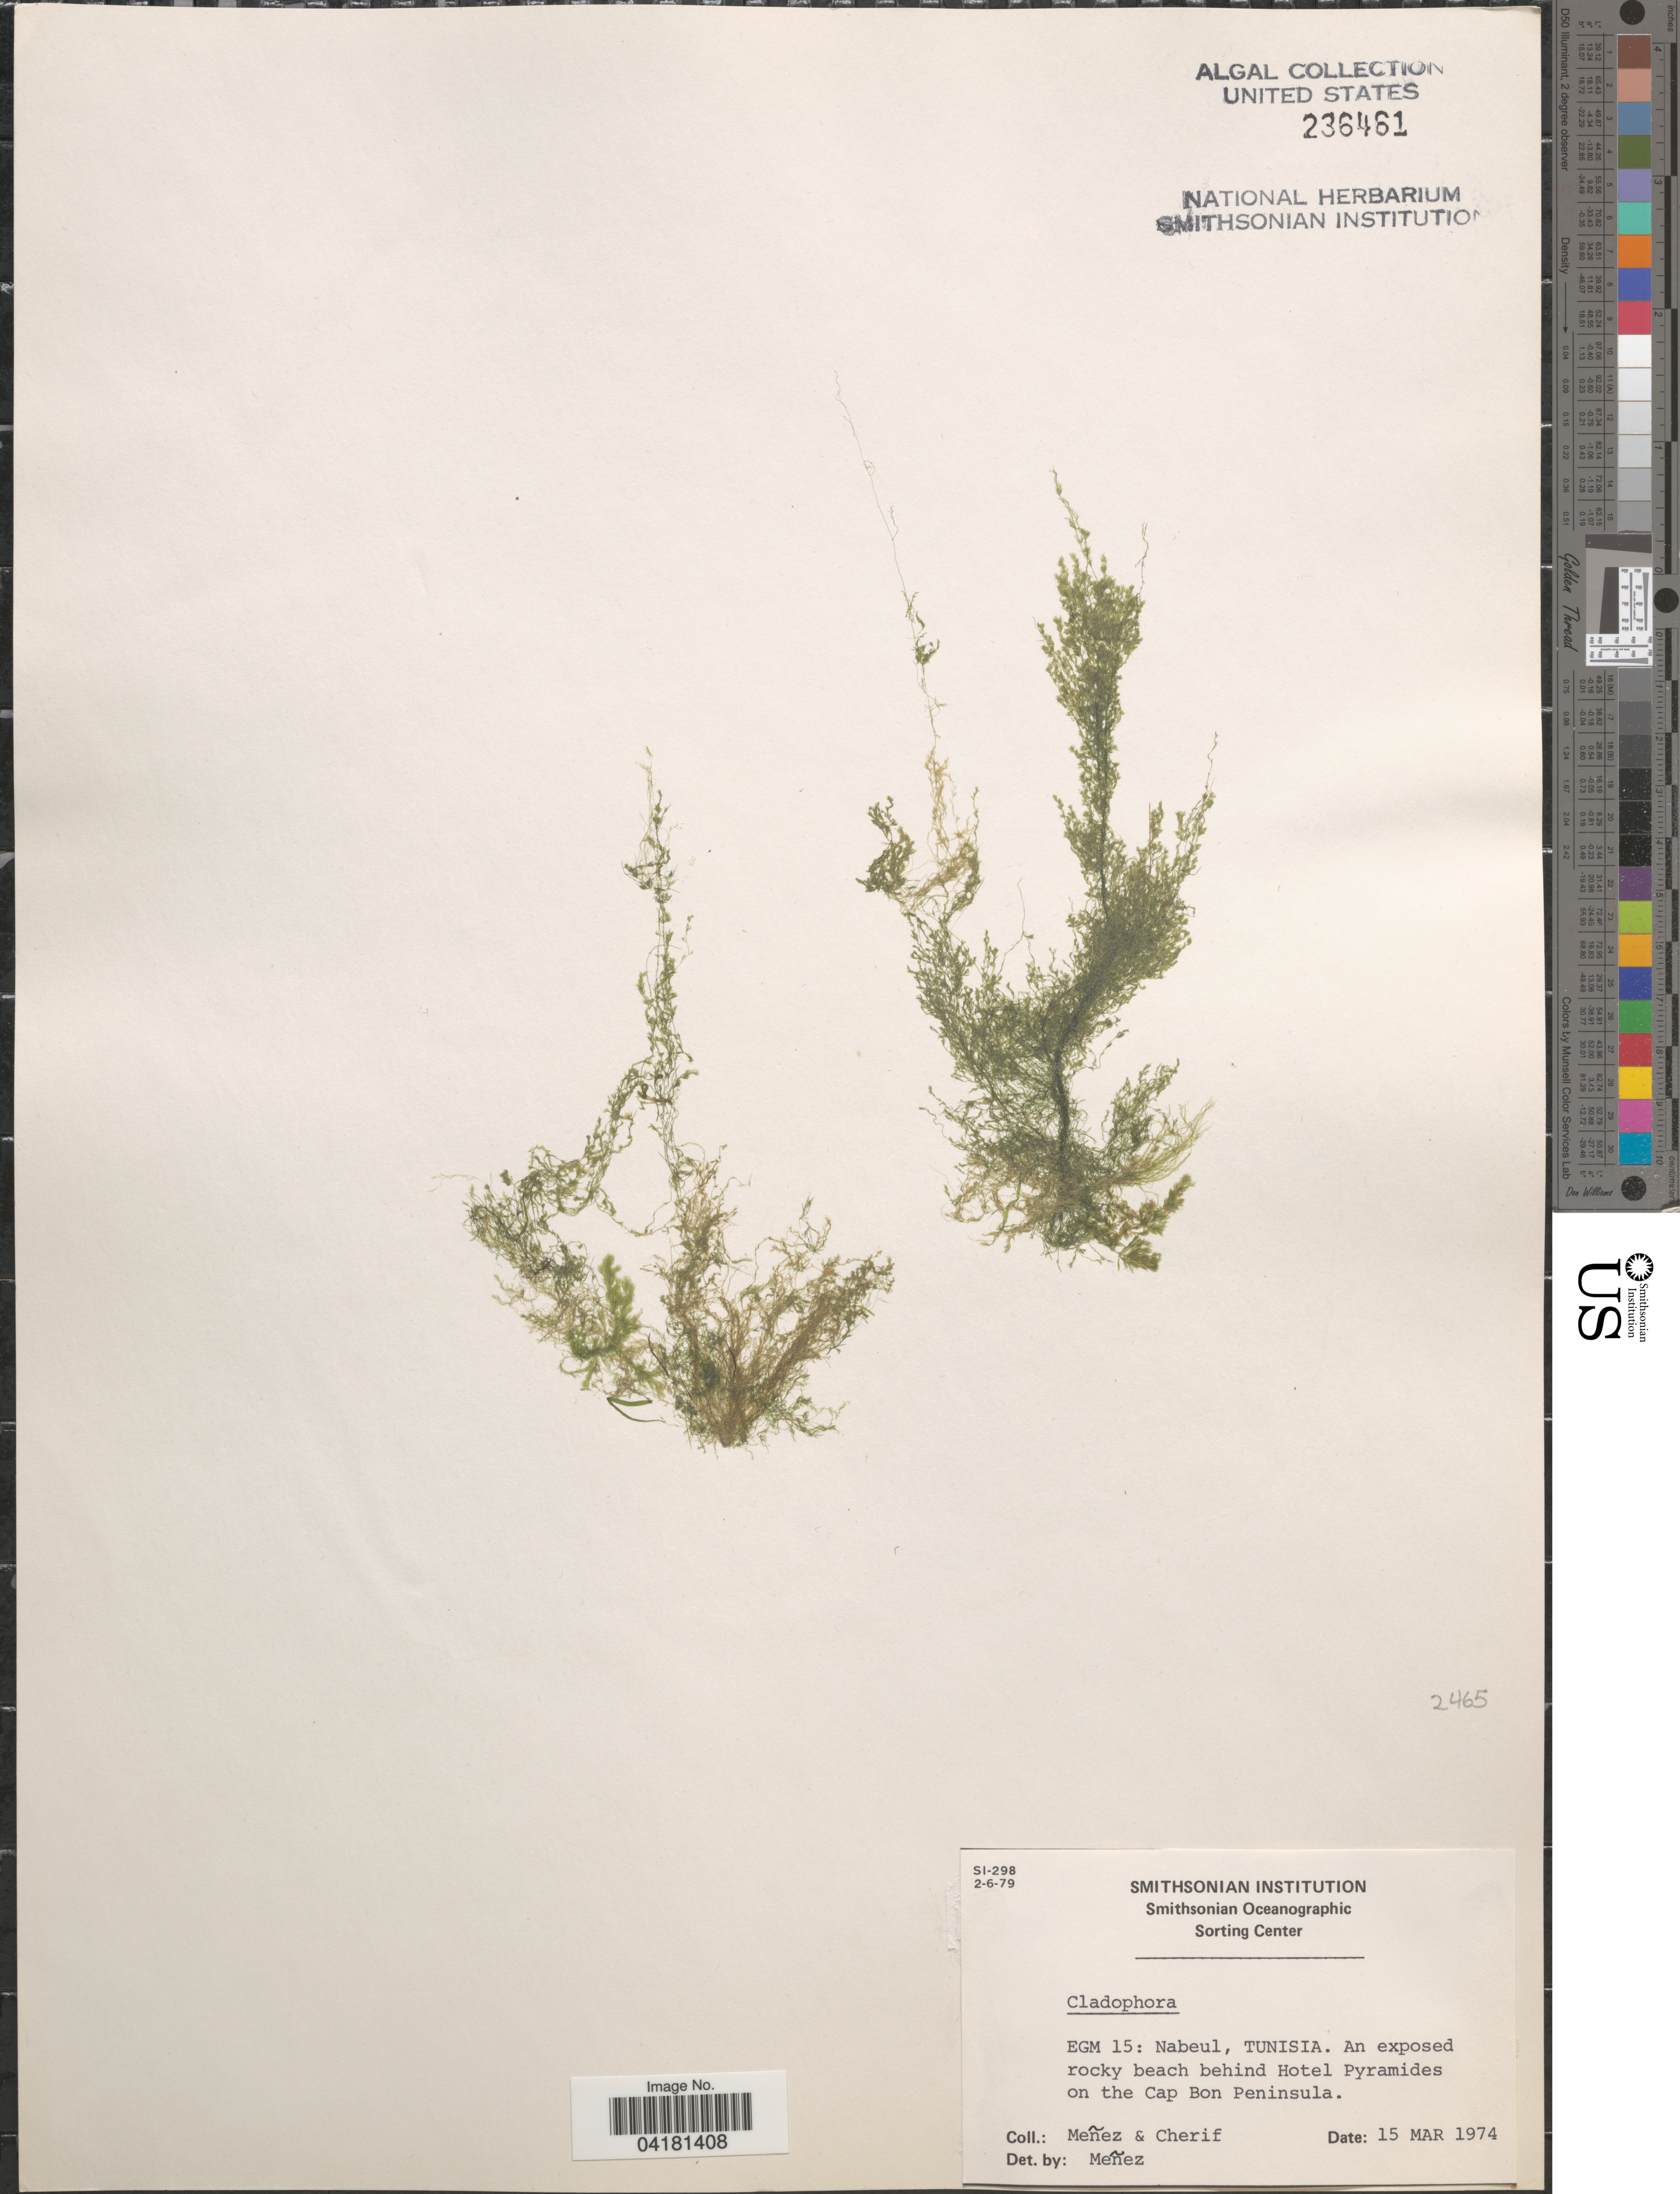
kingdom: Plantae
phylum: Chlorophyta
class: Ulvophyceae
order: Cladophorales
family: Cladophoraceae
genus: Cladophora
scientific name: Cladophora sp.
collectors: Menez & -. Cherif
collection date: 1974-03-15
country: Tunisia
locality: EGM 15: Nabeul, Tunisia. An exposed rocky beach behind Hotel Pyramides on the Cap Bon Peninsula.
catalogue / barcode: US 236461